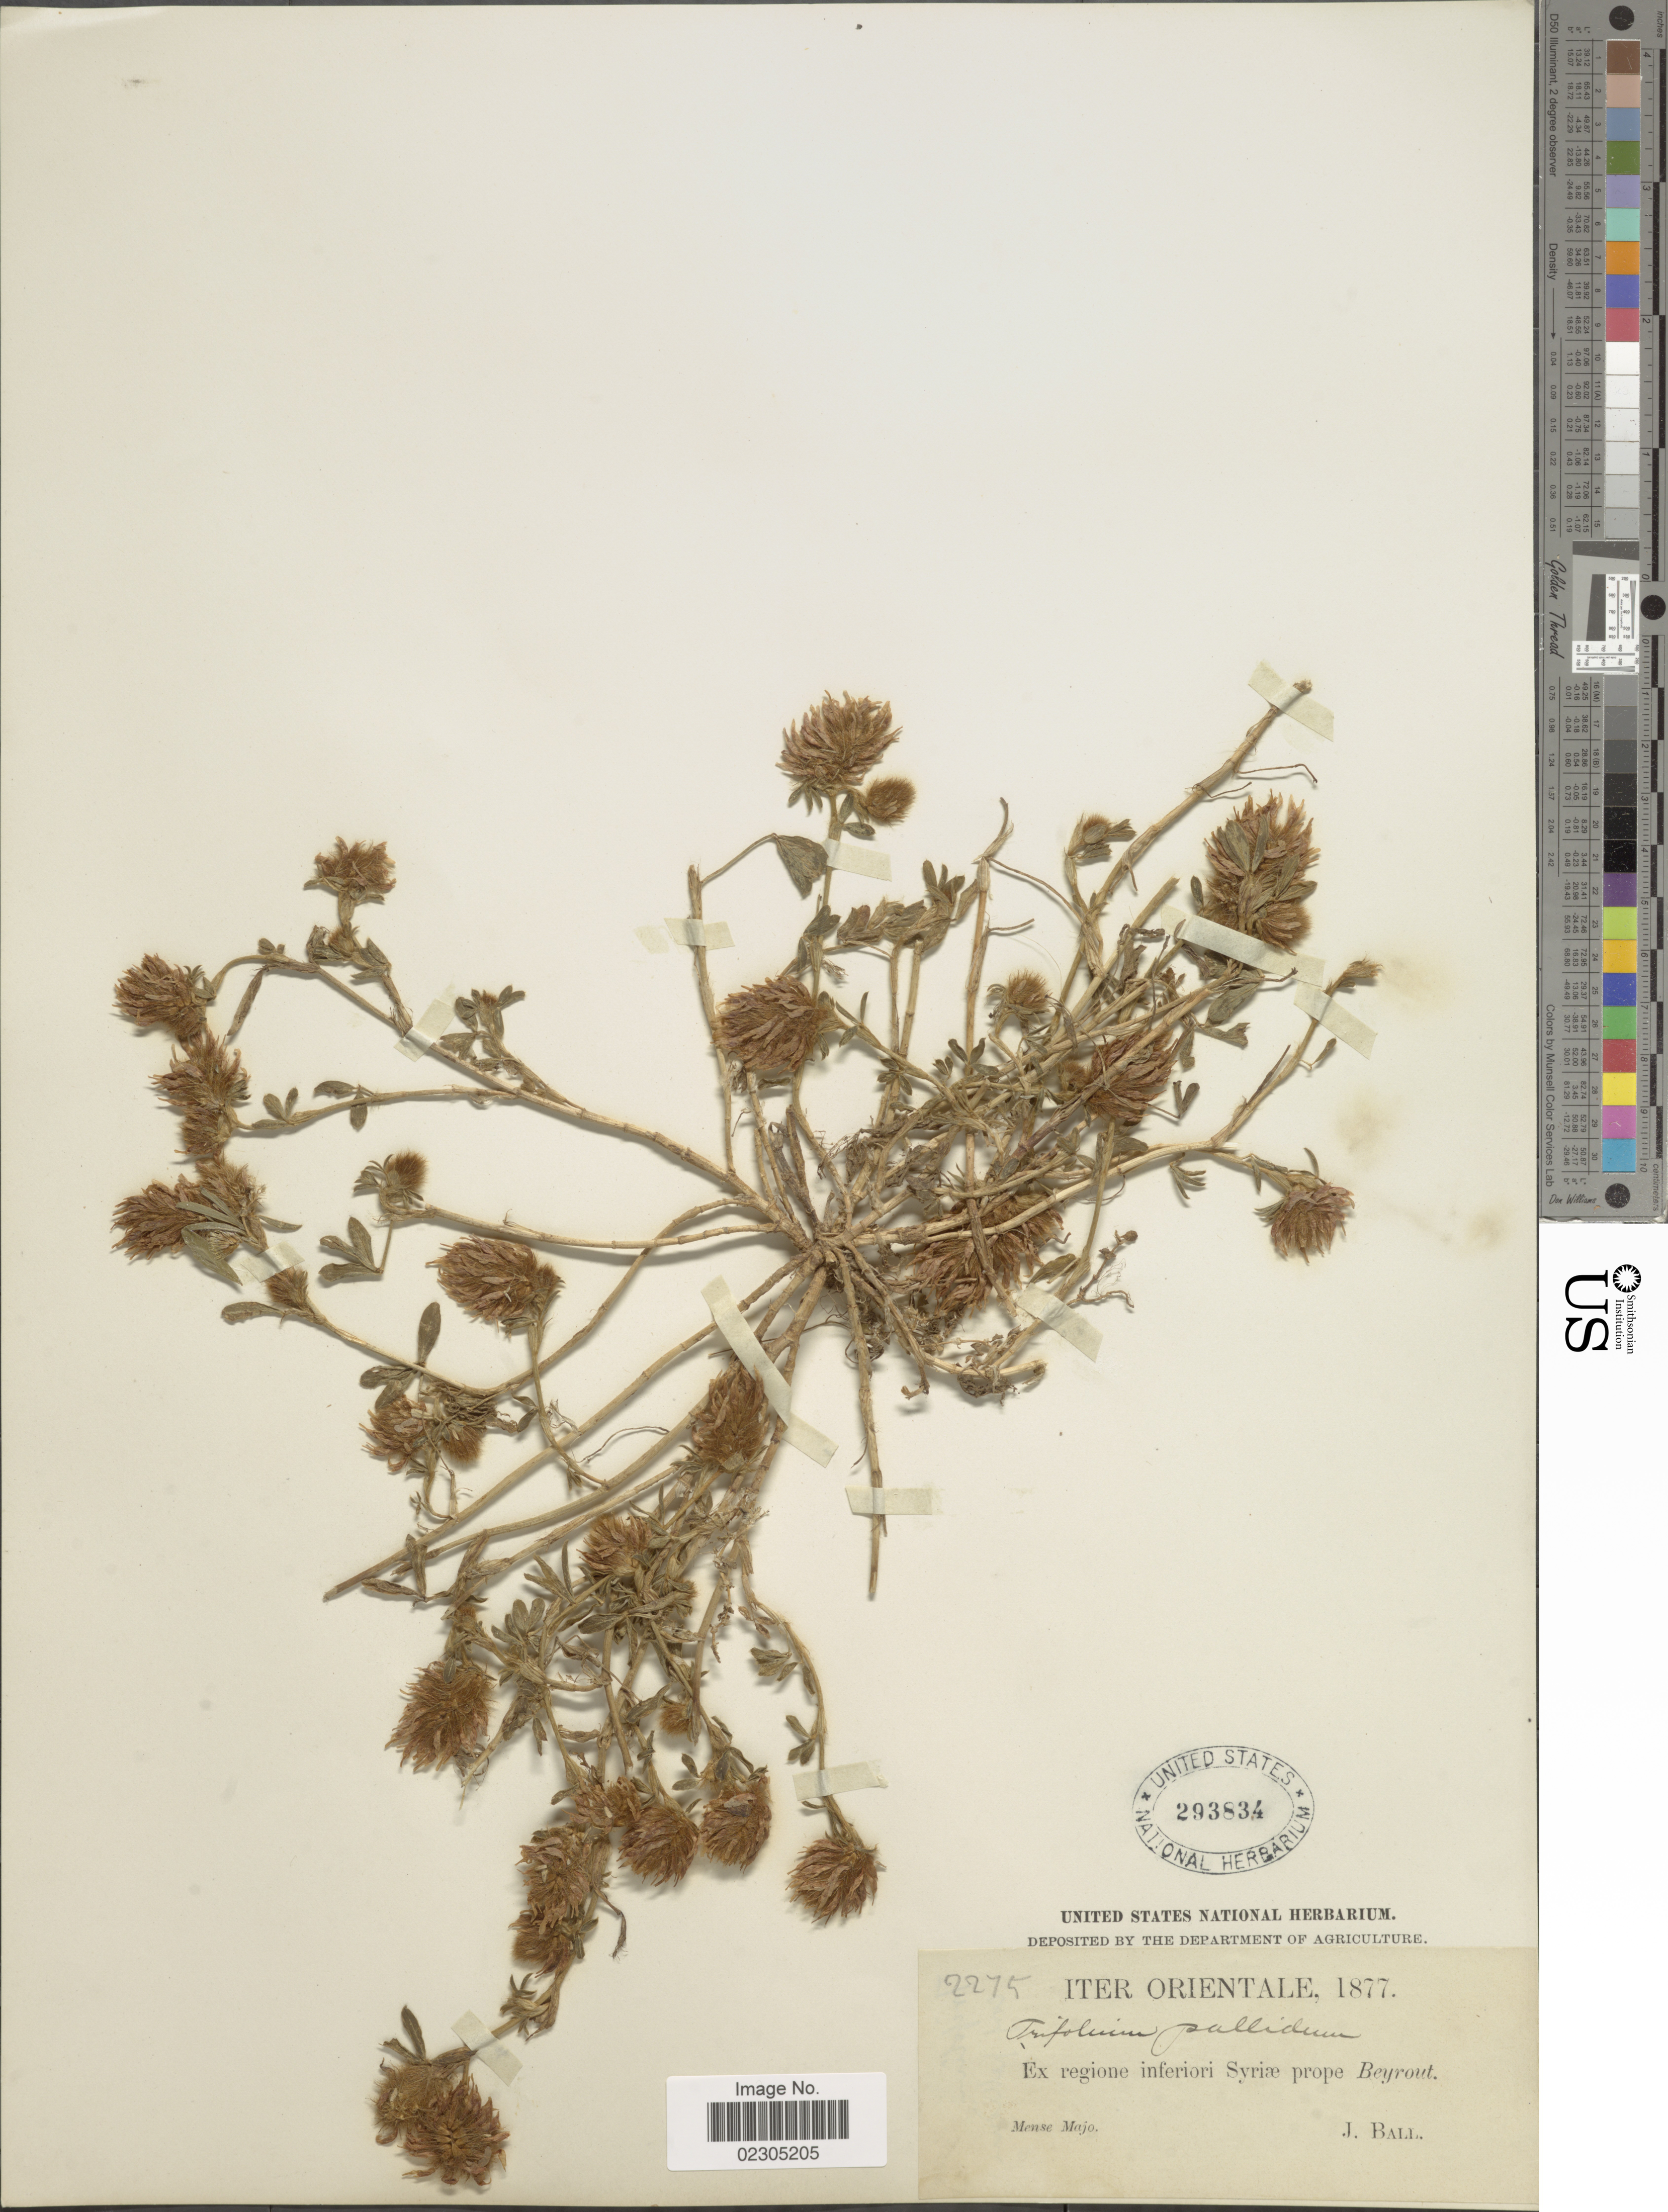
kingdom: Plantae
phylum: Tracheophyta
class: Magnoliopsida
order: Fabales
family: Fabaceae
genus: Trifolium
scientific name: Trifolium pallidum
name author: Waldst. & Kit.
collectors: J. Ball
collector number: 2275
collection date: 1877-05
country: Lebanon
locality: Iter Orientale. Ex regione inferiori Syriae prope Beyrout.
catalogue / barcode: US 293834